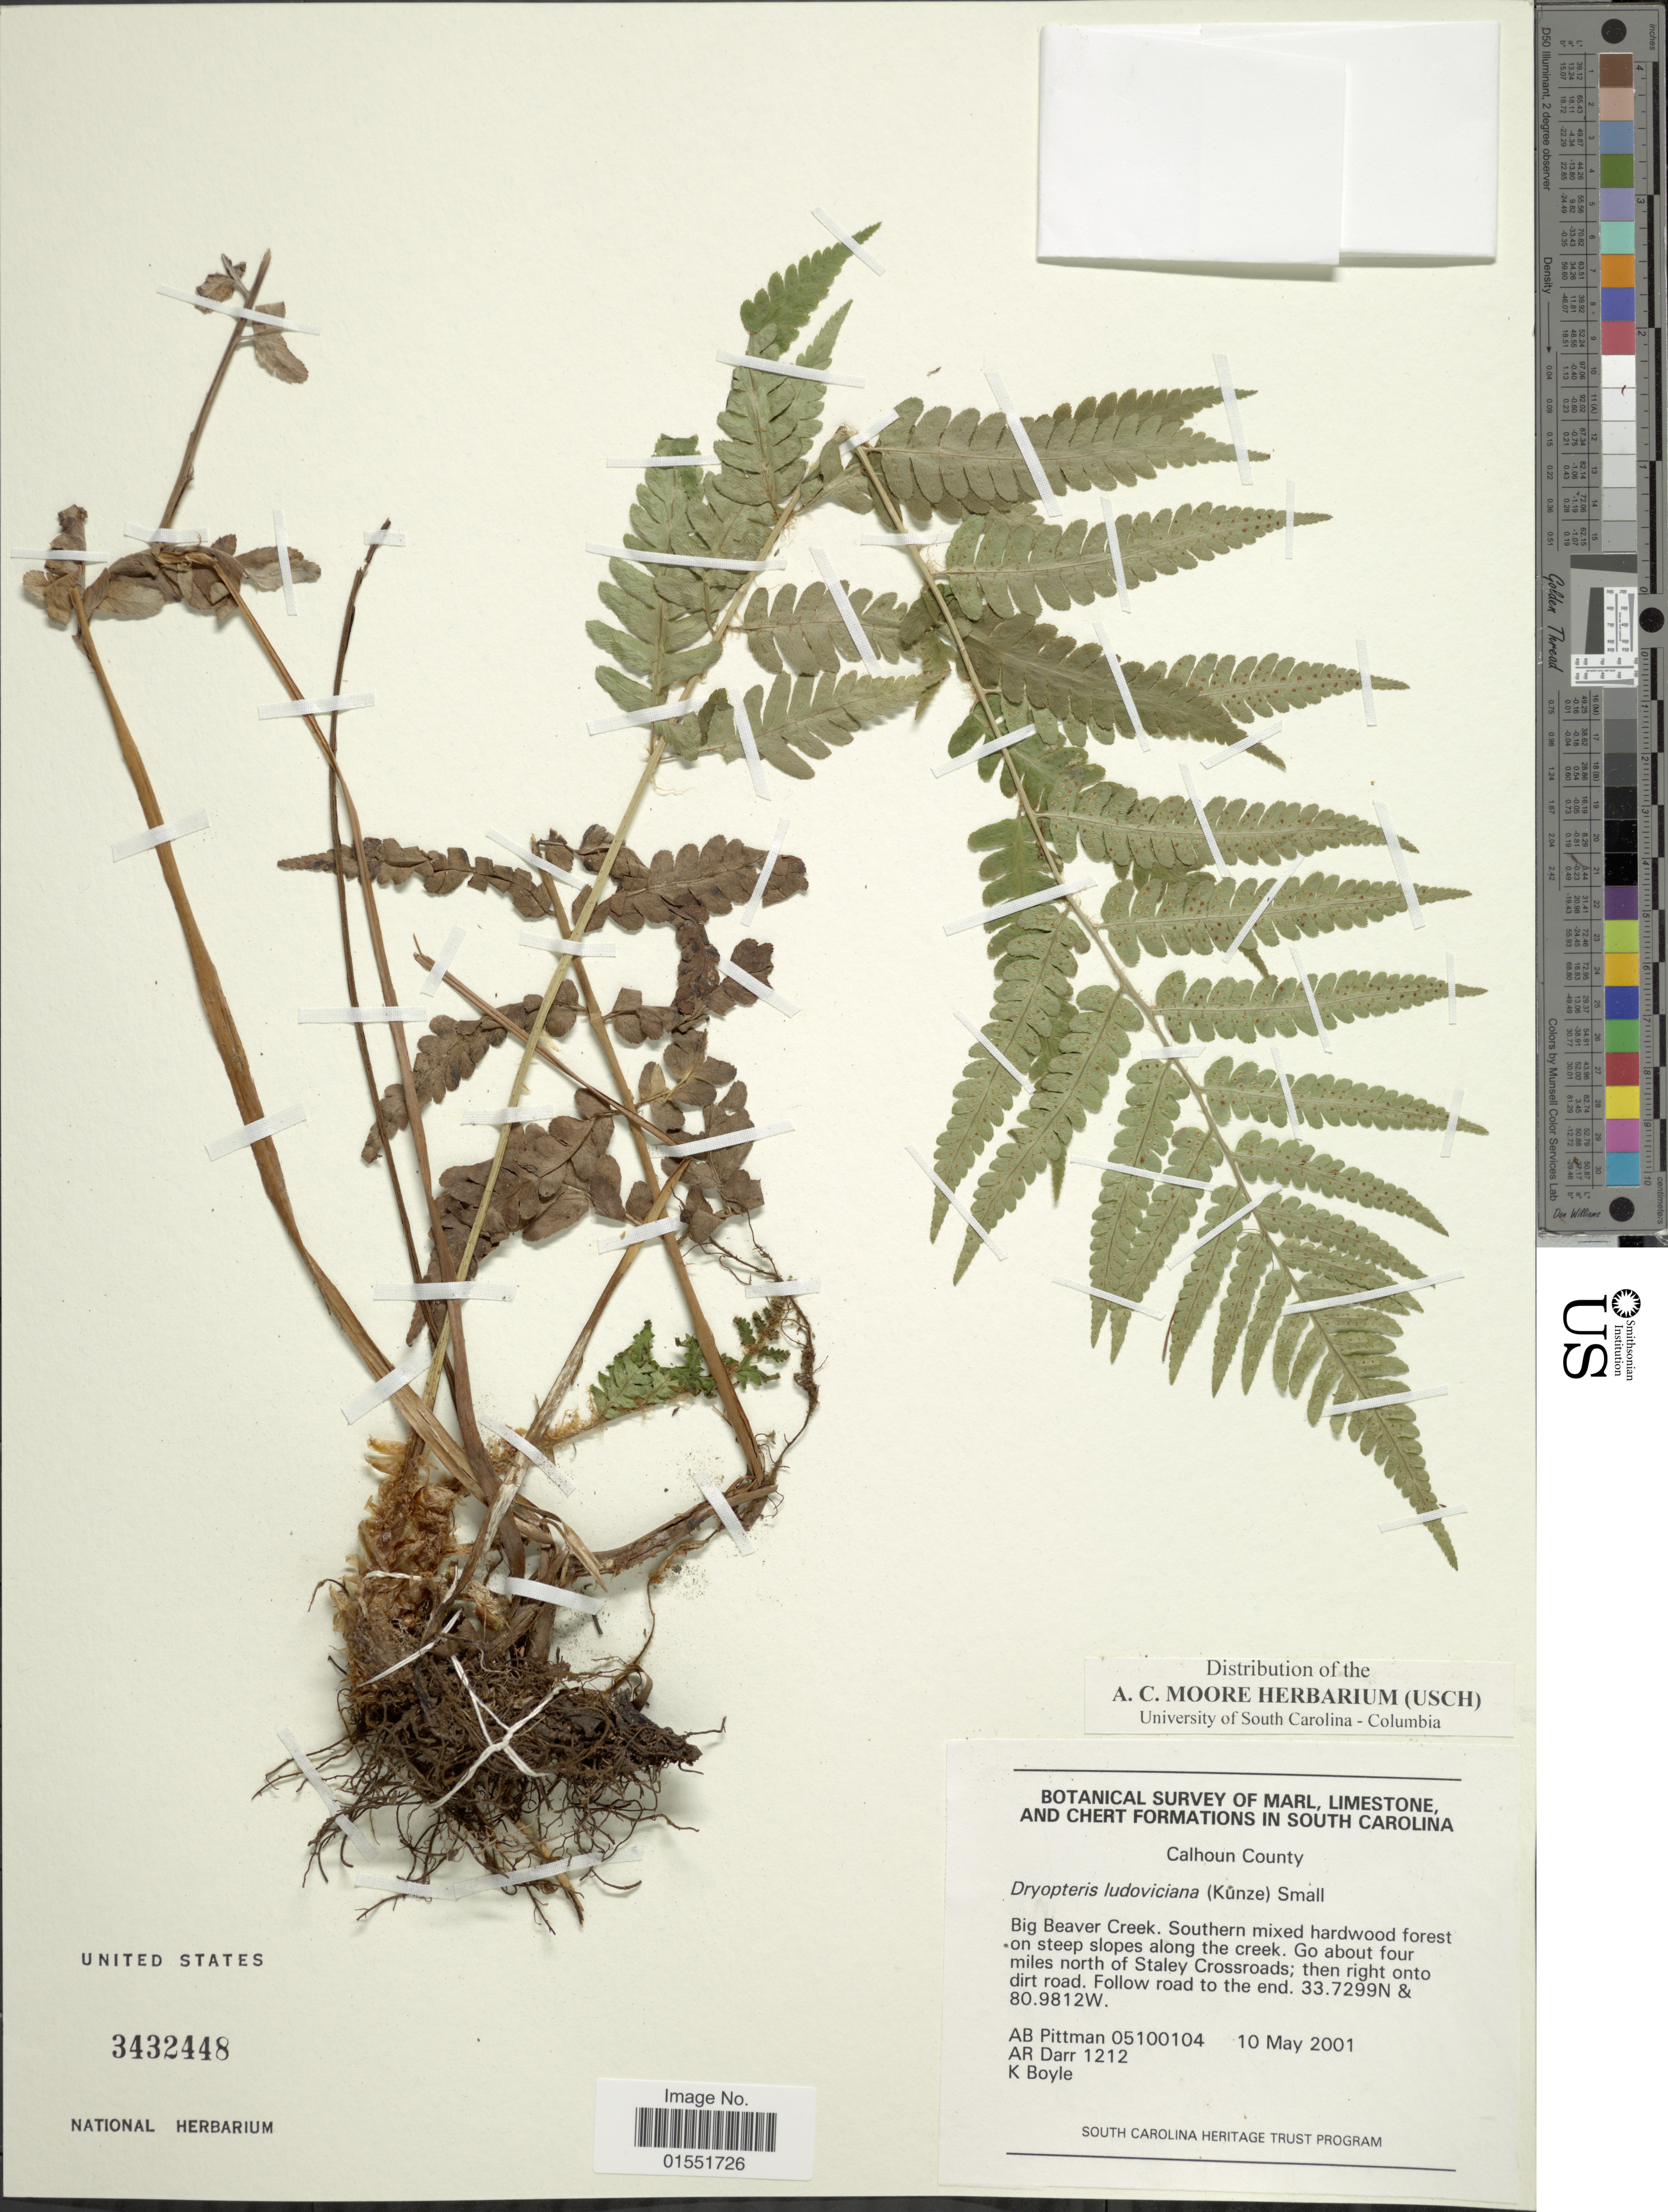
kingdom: Plantae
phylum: Tracheophyta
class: Polypodiopsida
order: Polypodiales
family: Dryopteridaceae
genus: Dryopteris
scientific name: Dryopteris ludoviciana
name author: (Kunze) Small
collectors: A. B. Pittman, A. Darr & K. Boyle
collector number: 05100104/1212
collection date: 2001-05-10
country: United States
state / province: South Carolina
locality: Calhoun County. Big Beaver Creek. Southern mixed hardwood forest on steep slopes along the creek. Go about four miles north of Staley Crossroads; then right onto dirt road. Follow road to the end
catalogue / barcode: US 3432448